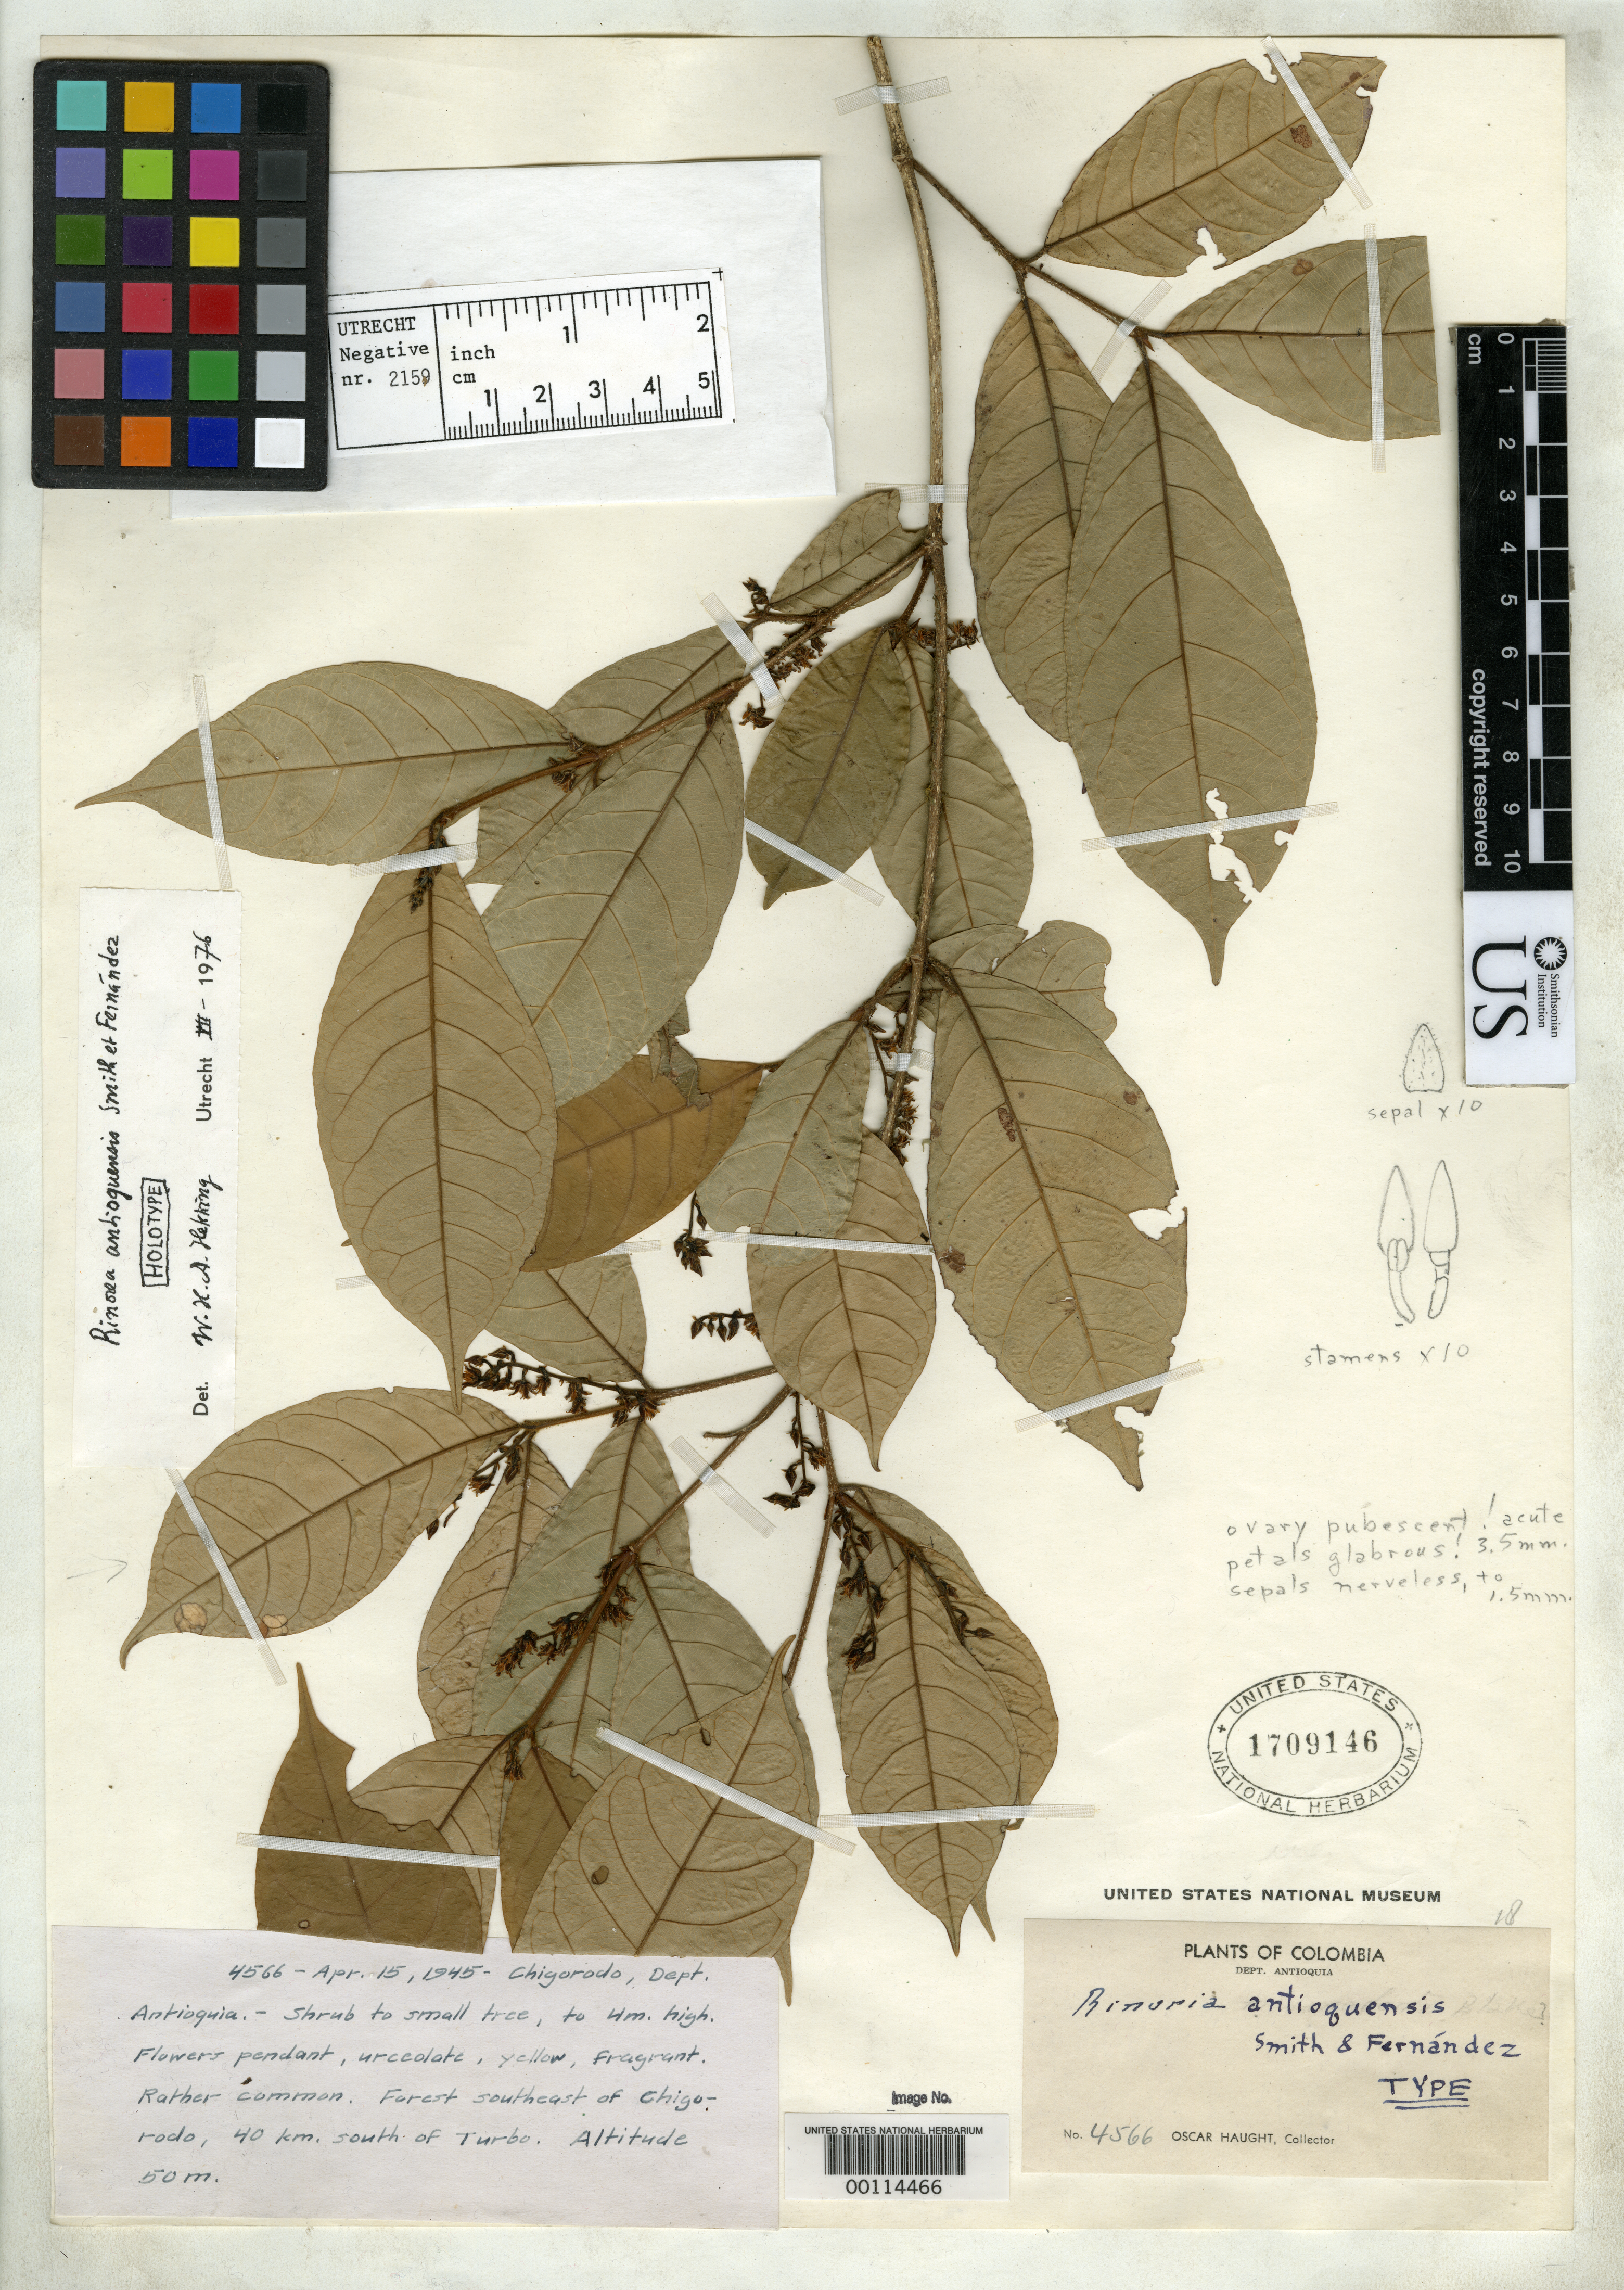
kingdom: Plantae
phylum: Tracheophyta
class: Magnoliopsida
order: Malpighiales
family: Violaceae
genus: Rinorea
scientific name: Rinorea antioquiensis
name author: L.B. Sm. & A. Fernández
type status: Holotype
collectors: O. L. Haught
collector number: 4566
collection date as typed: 15 Apr 1945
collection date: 1945-04-15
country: Colombia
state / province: Antioquia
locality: Sureste de CHigordo, 40 km S of Turbo.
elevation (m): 50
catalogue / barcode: US 1709146